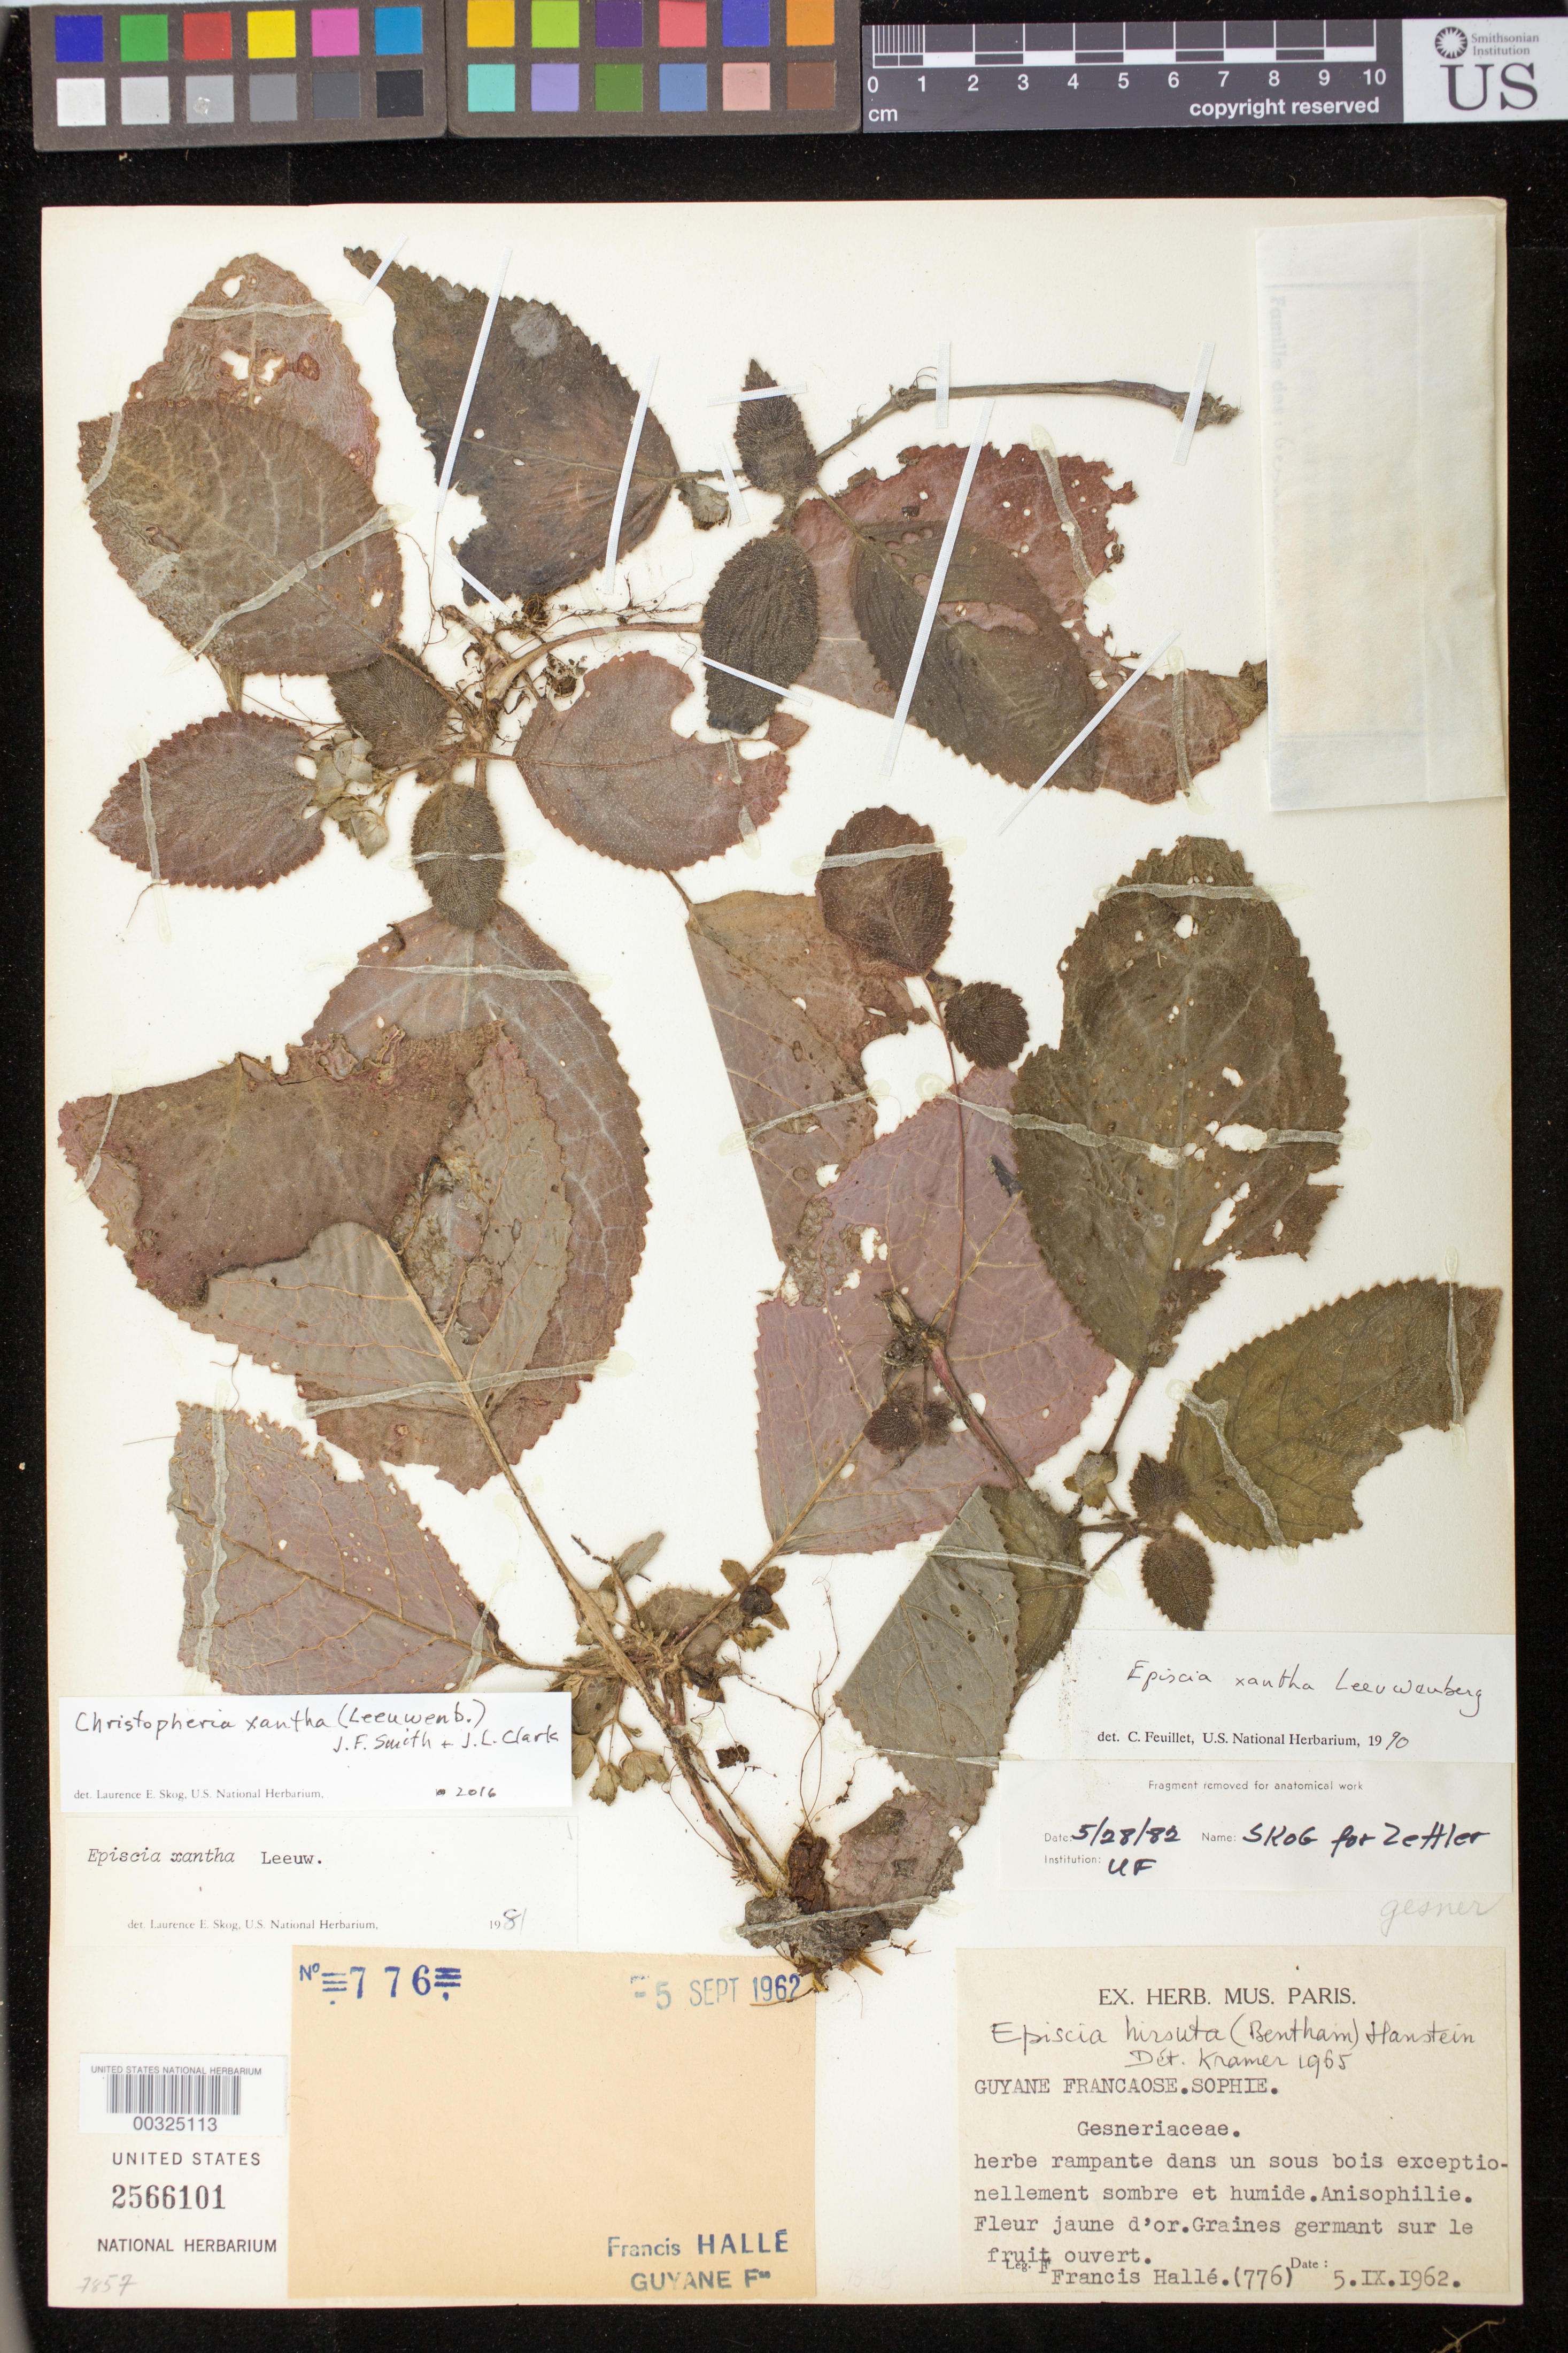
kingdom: Plantae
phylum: Tracheophyta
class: Magnoliopsida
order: Lamiales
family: Gesneriaceae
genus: Christopheria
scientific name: Christopheria xantha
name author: (Leeuwenb.) J.F. Sm. & J.L. Clark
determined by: Skog, Laurence E.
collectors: F. Hallé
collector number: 776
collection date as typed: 05 Sep 1962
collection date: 1962-09-05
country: French Guiana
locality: Sophie (NW of Saül)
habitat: Dans un sous bois exceptionellement sombre et humide;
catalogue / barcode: US 2566101